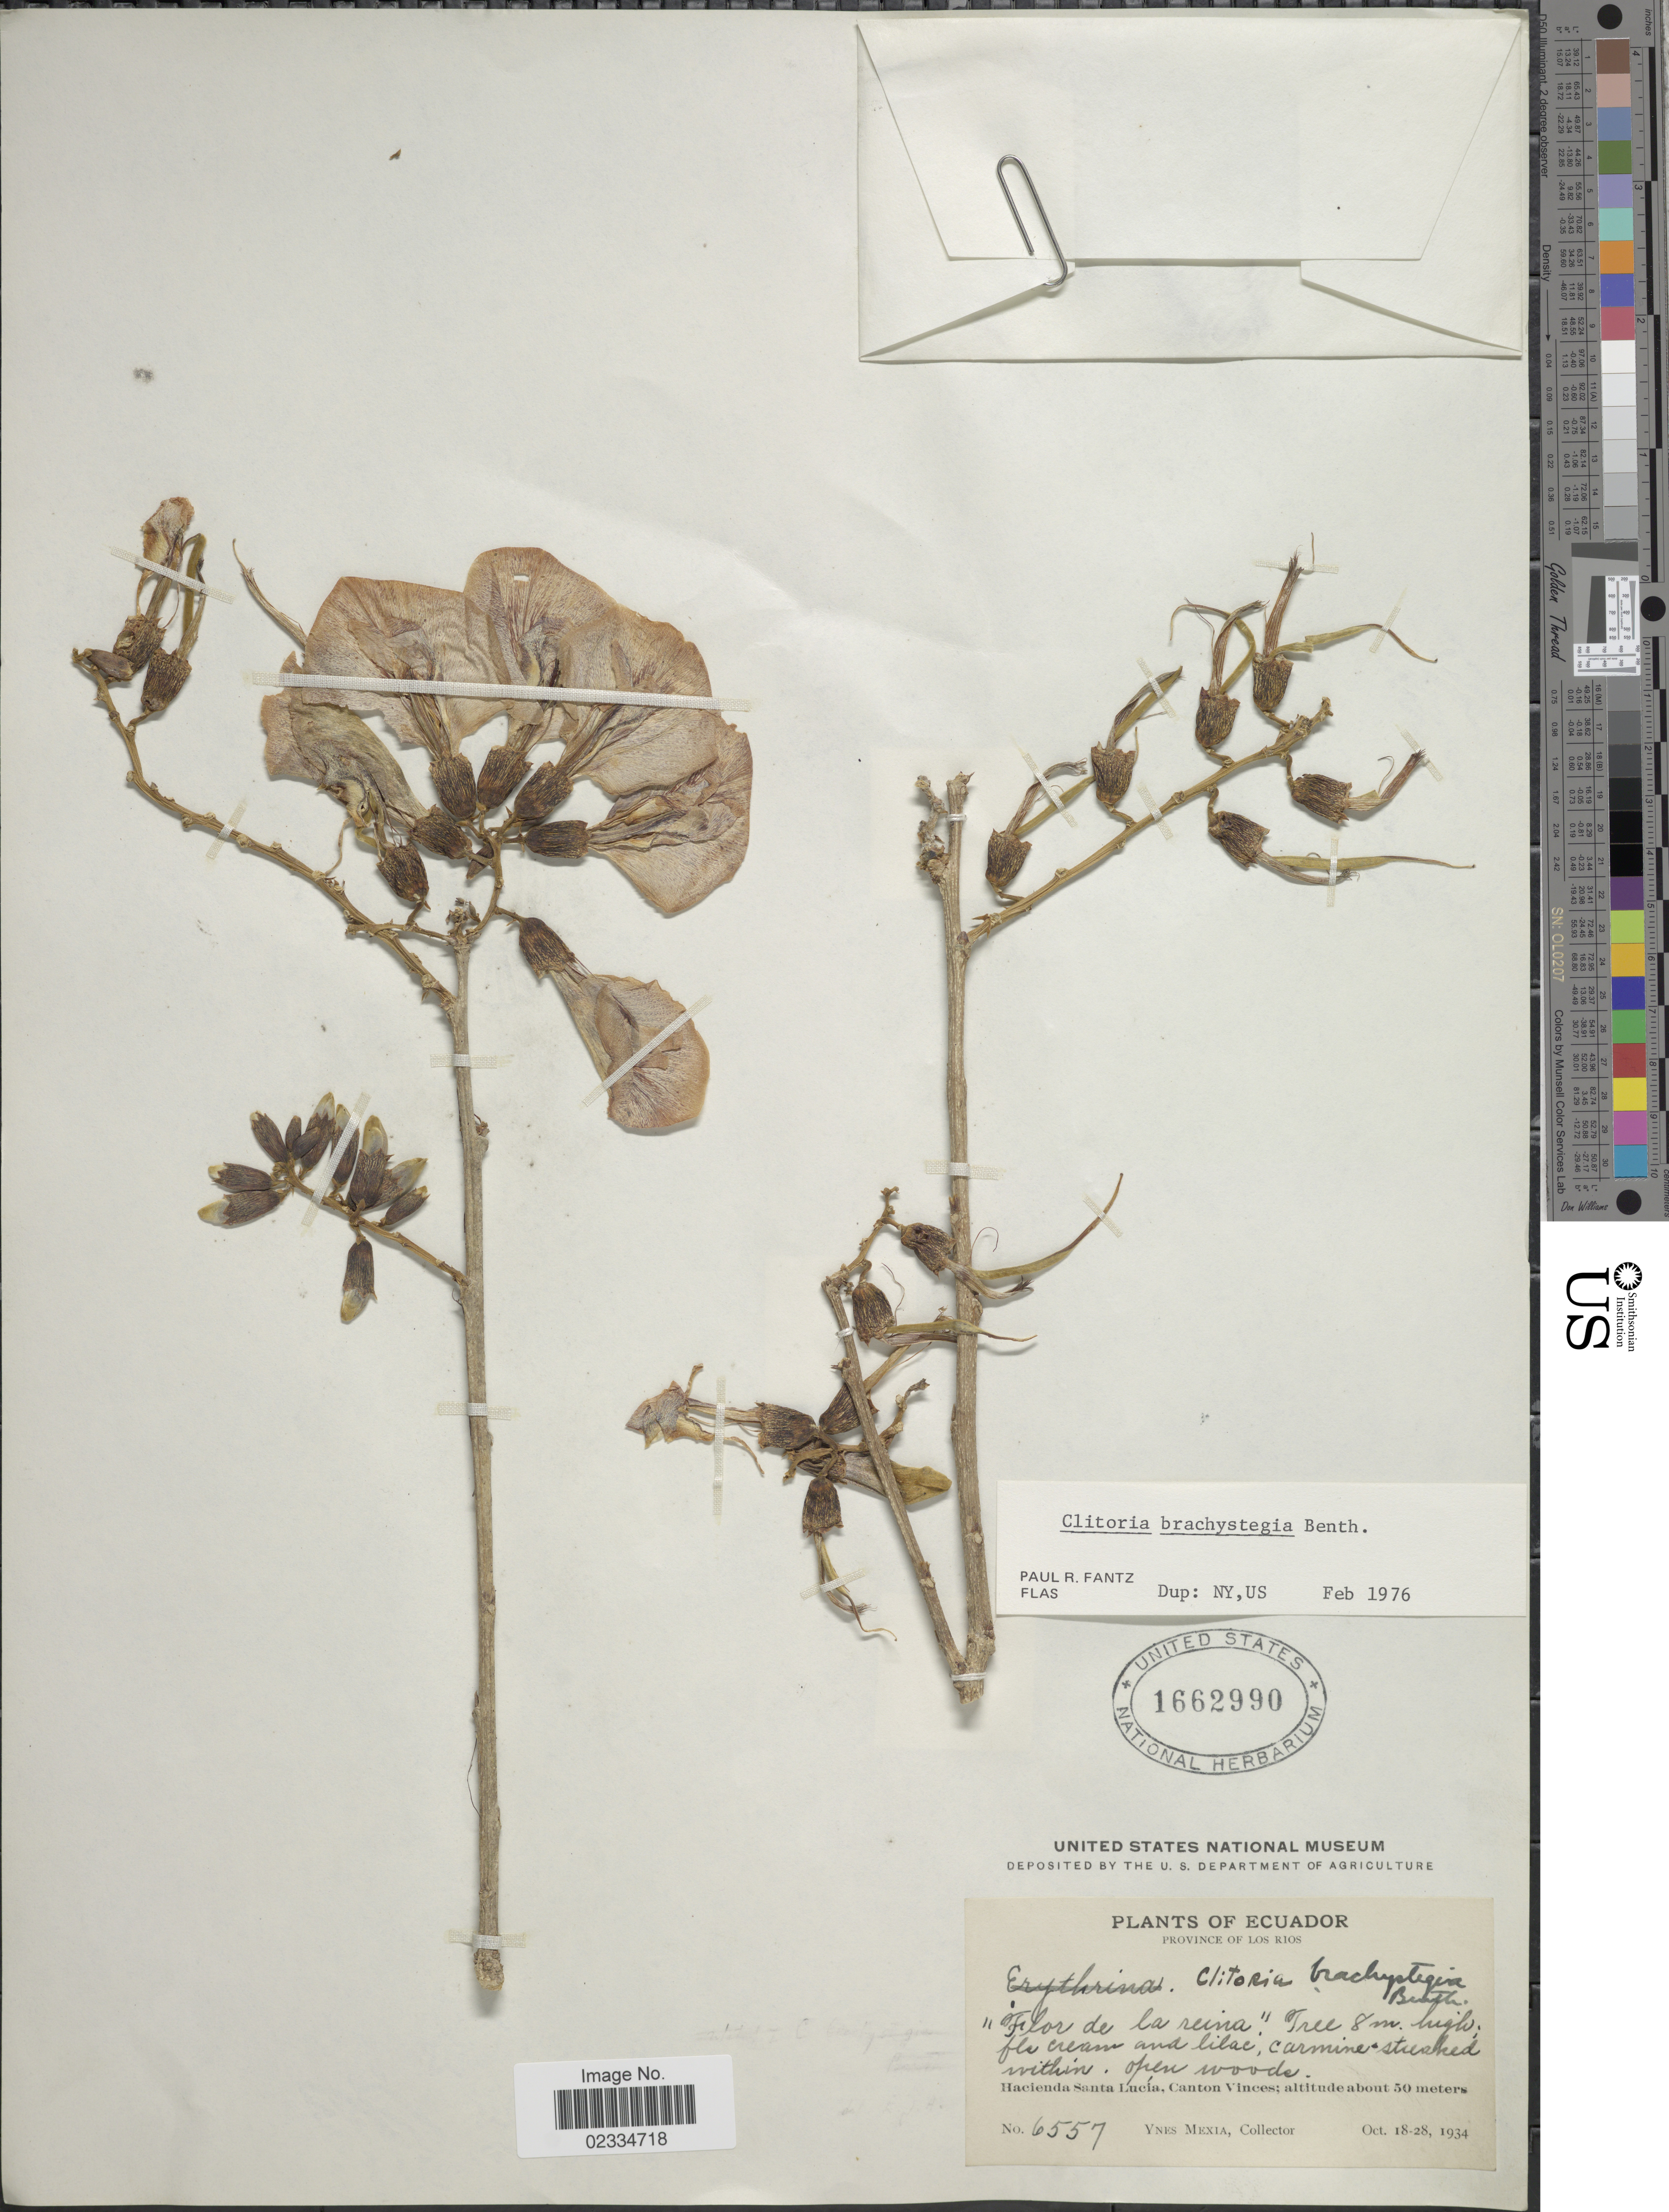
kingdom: Plantae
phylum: Tracheophyta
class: Magnoliopsida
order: Fabales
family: Fabaceae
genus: Clitoria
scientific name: Clitoria brachystegia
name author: Benth.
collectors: Y. Mexia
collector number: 6557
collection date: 1934-10-18/1934-10-28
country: Ecuador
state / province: Los Ríos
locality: Hacienda Santa Lucia, Canton Vinces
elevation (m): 50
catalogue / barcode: US 1662990